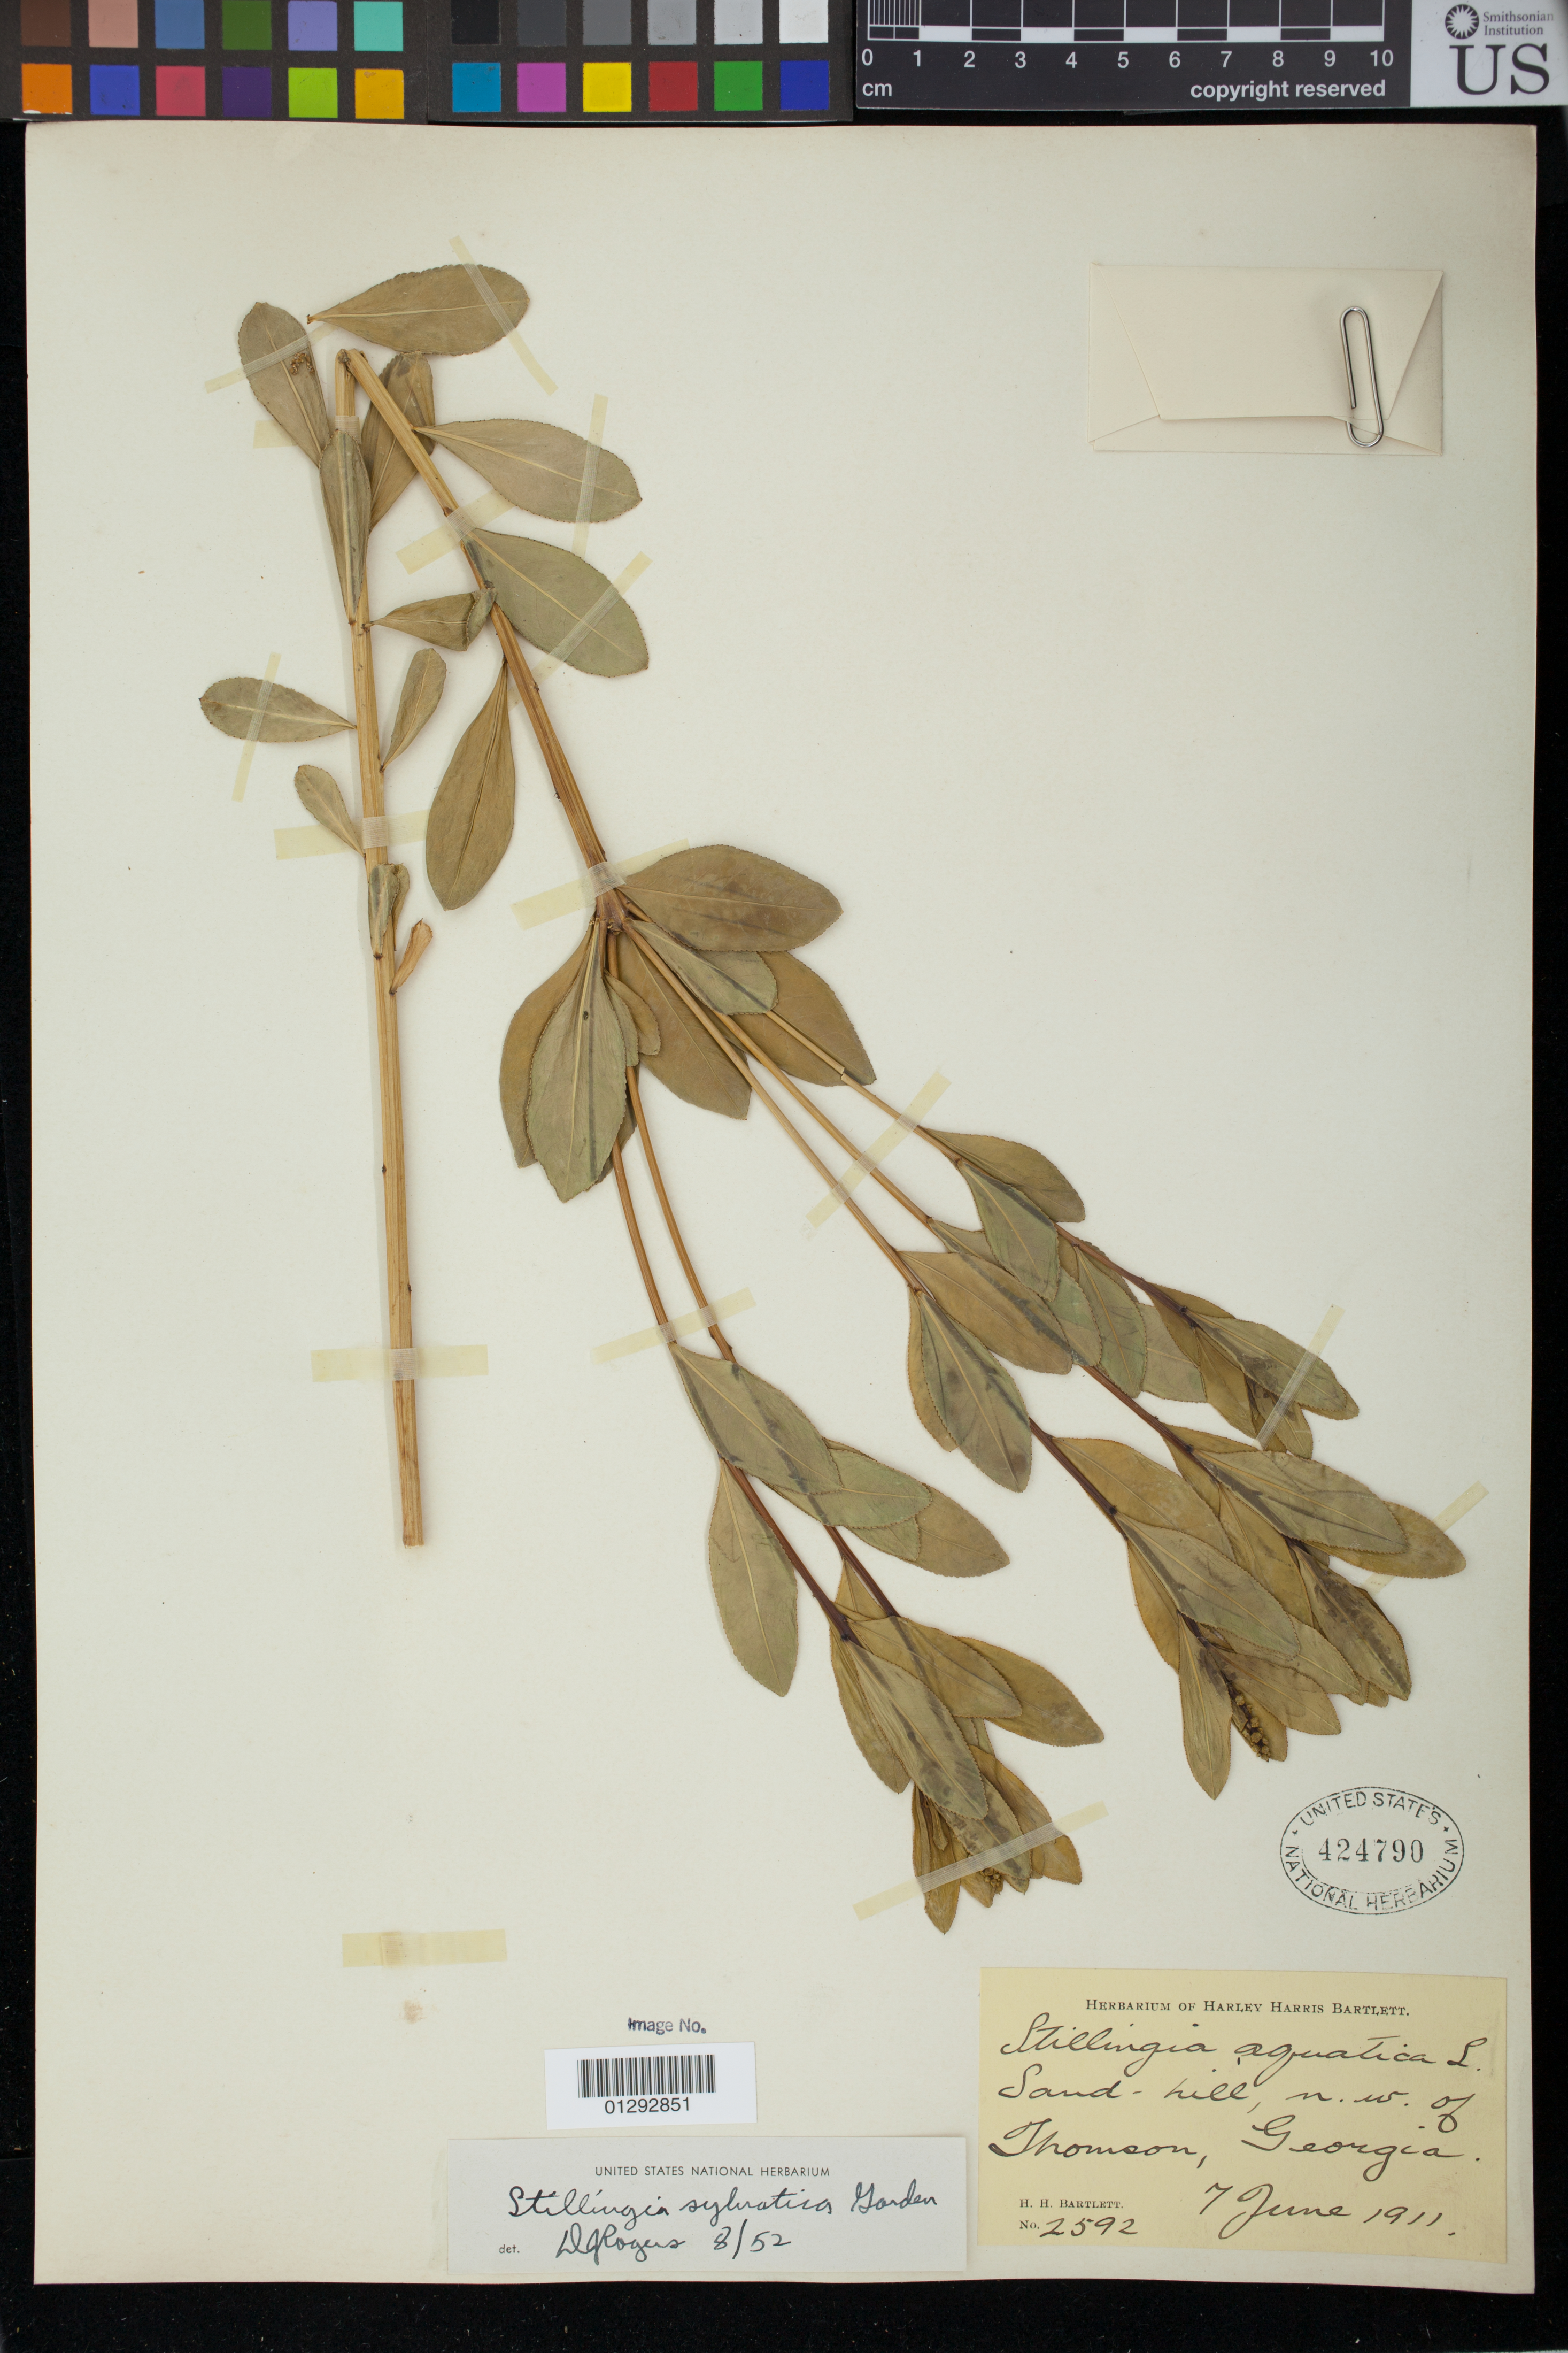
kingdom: Plantae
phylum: Tracheophyta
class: Magnoliopsida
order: Malpighiales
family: Euphorbiaceae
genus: Stillingia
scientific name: Stillingia sylvatica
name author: L.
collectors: H. H. Bartlett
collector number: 2592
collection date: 1911-06-07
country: United States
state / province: Georgia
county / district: McDuffie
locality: n.w. of Thomson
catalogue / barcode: US 424790